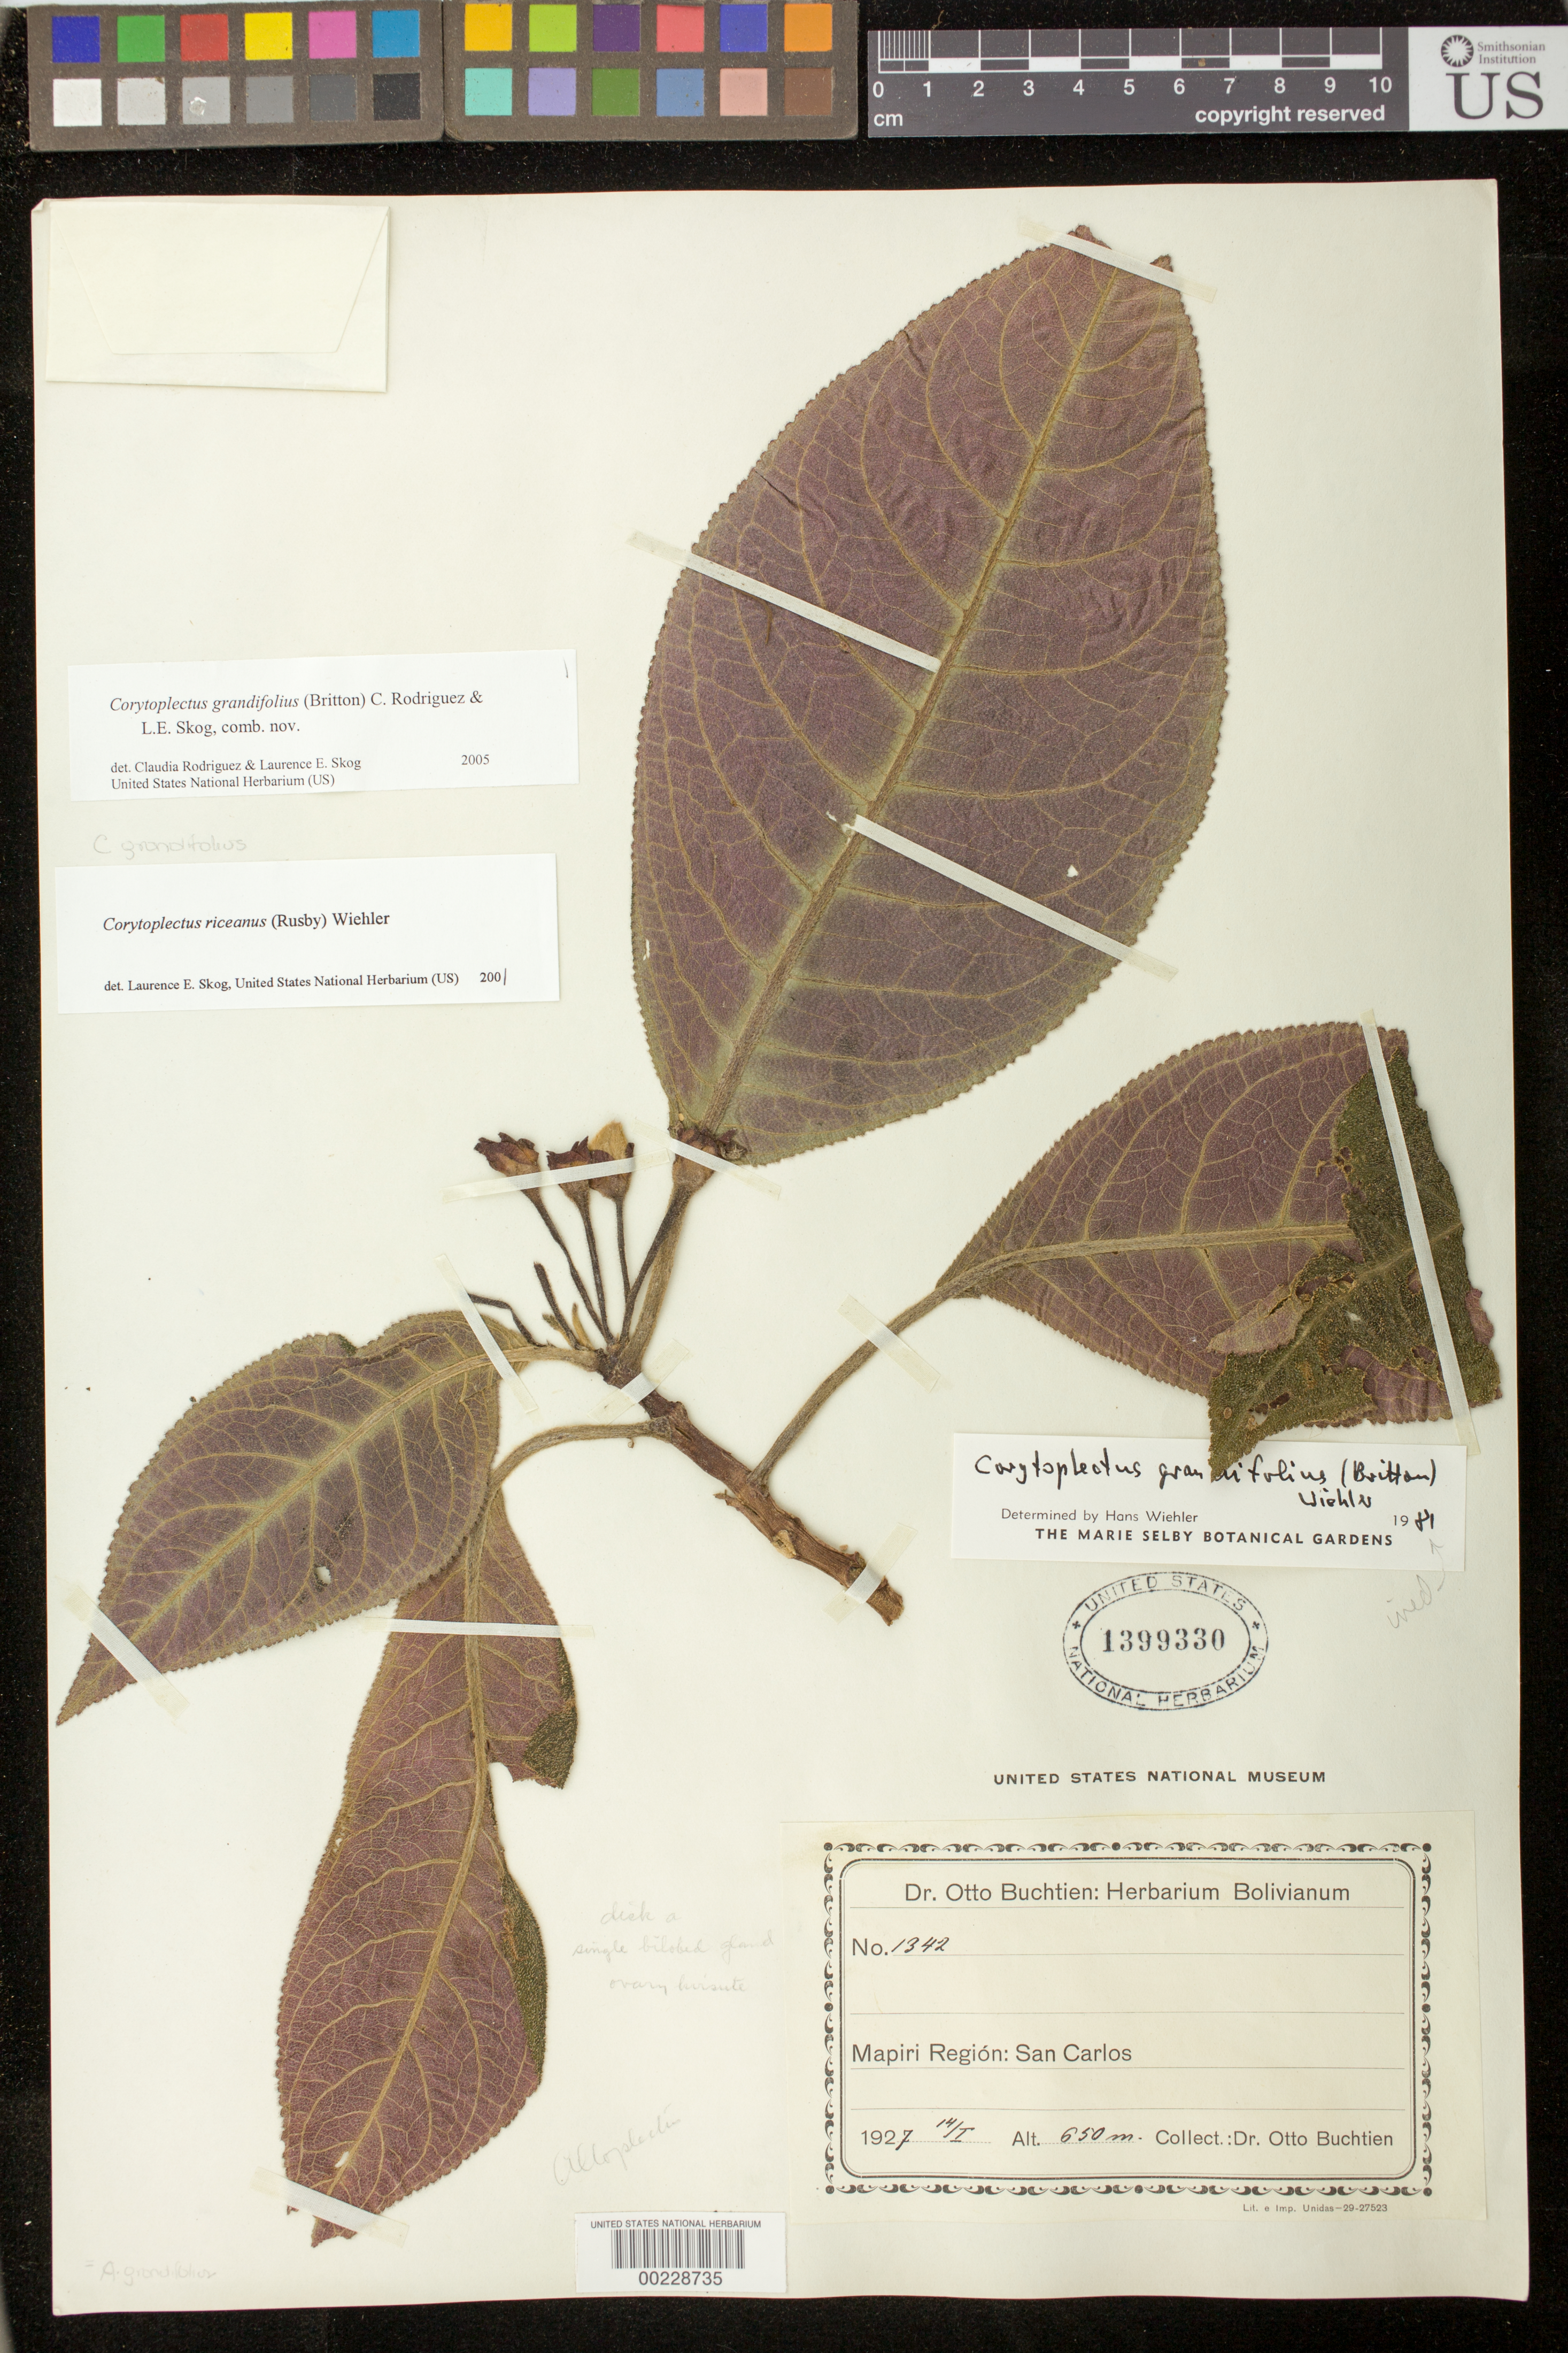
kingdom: Plantae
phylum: Tracheophyta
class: Magnoliopsida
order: Lamiales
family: Gesneriaceae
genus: Corytoplectus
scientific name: Corytoplectus grandifolius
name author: (Britton ex Rusby) Rodr.-Flores & L.E. Skog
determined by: Rodríguez-Flores, C. I.; Skog, L. E.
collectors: O. Buchtien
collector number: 1342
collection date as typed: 14 Jan 1927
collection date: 1927-01-14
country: Bolivia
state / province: La Paz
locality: Mapiri region, San Carlos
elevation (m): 650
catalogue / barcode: US 1399330